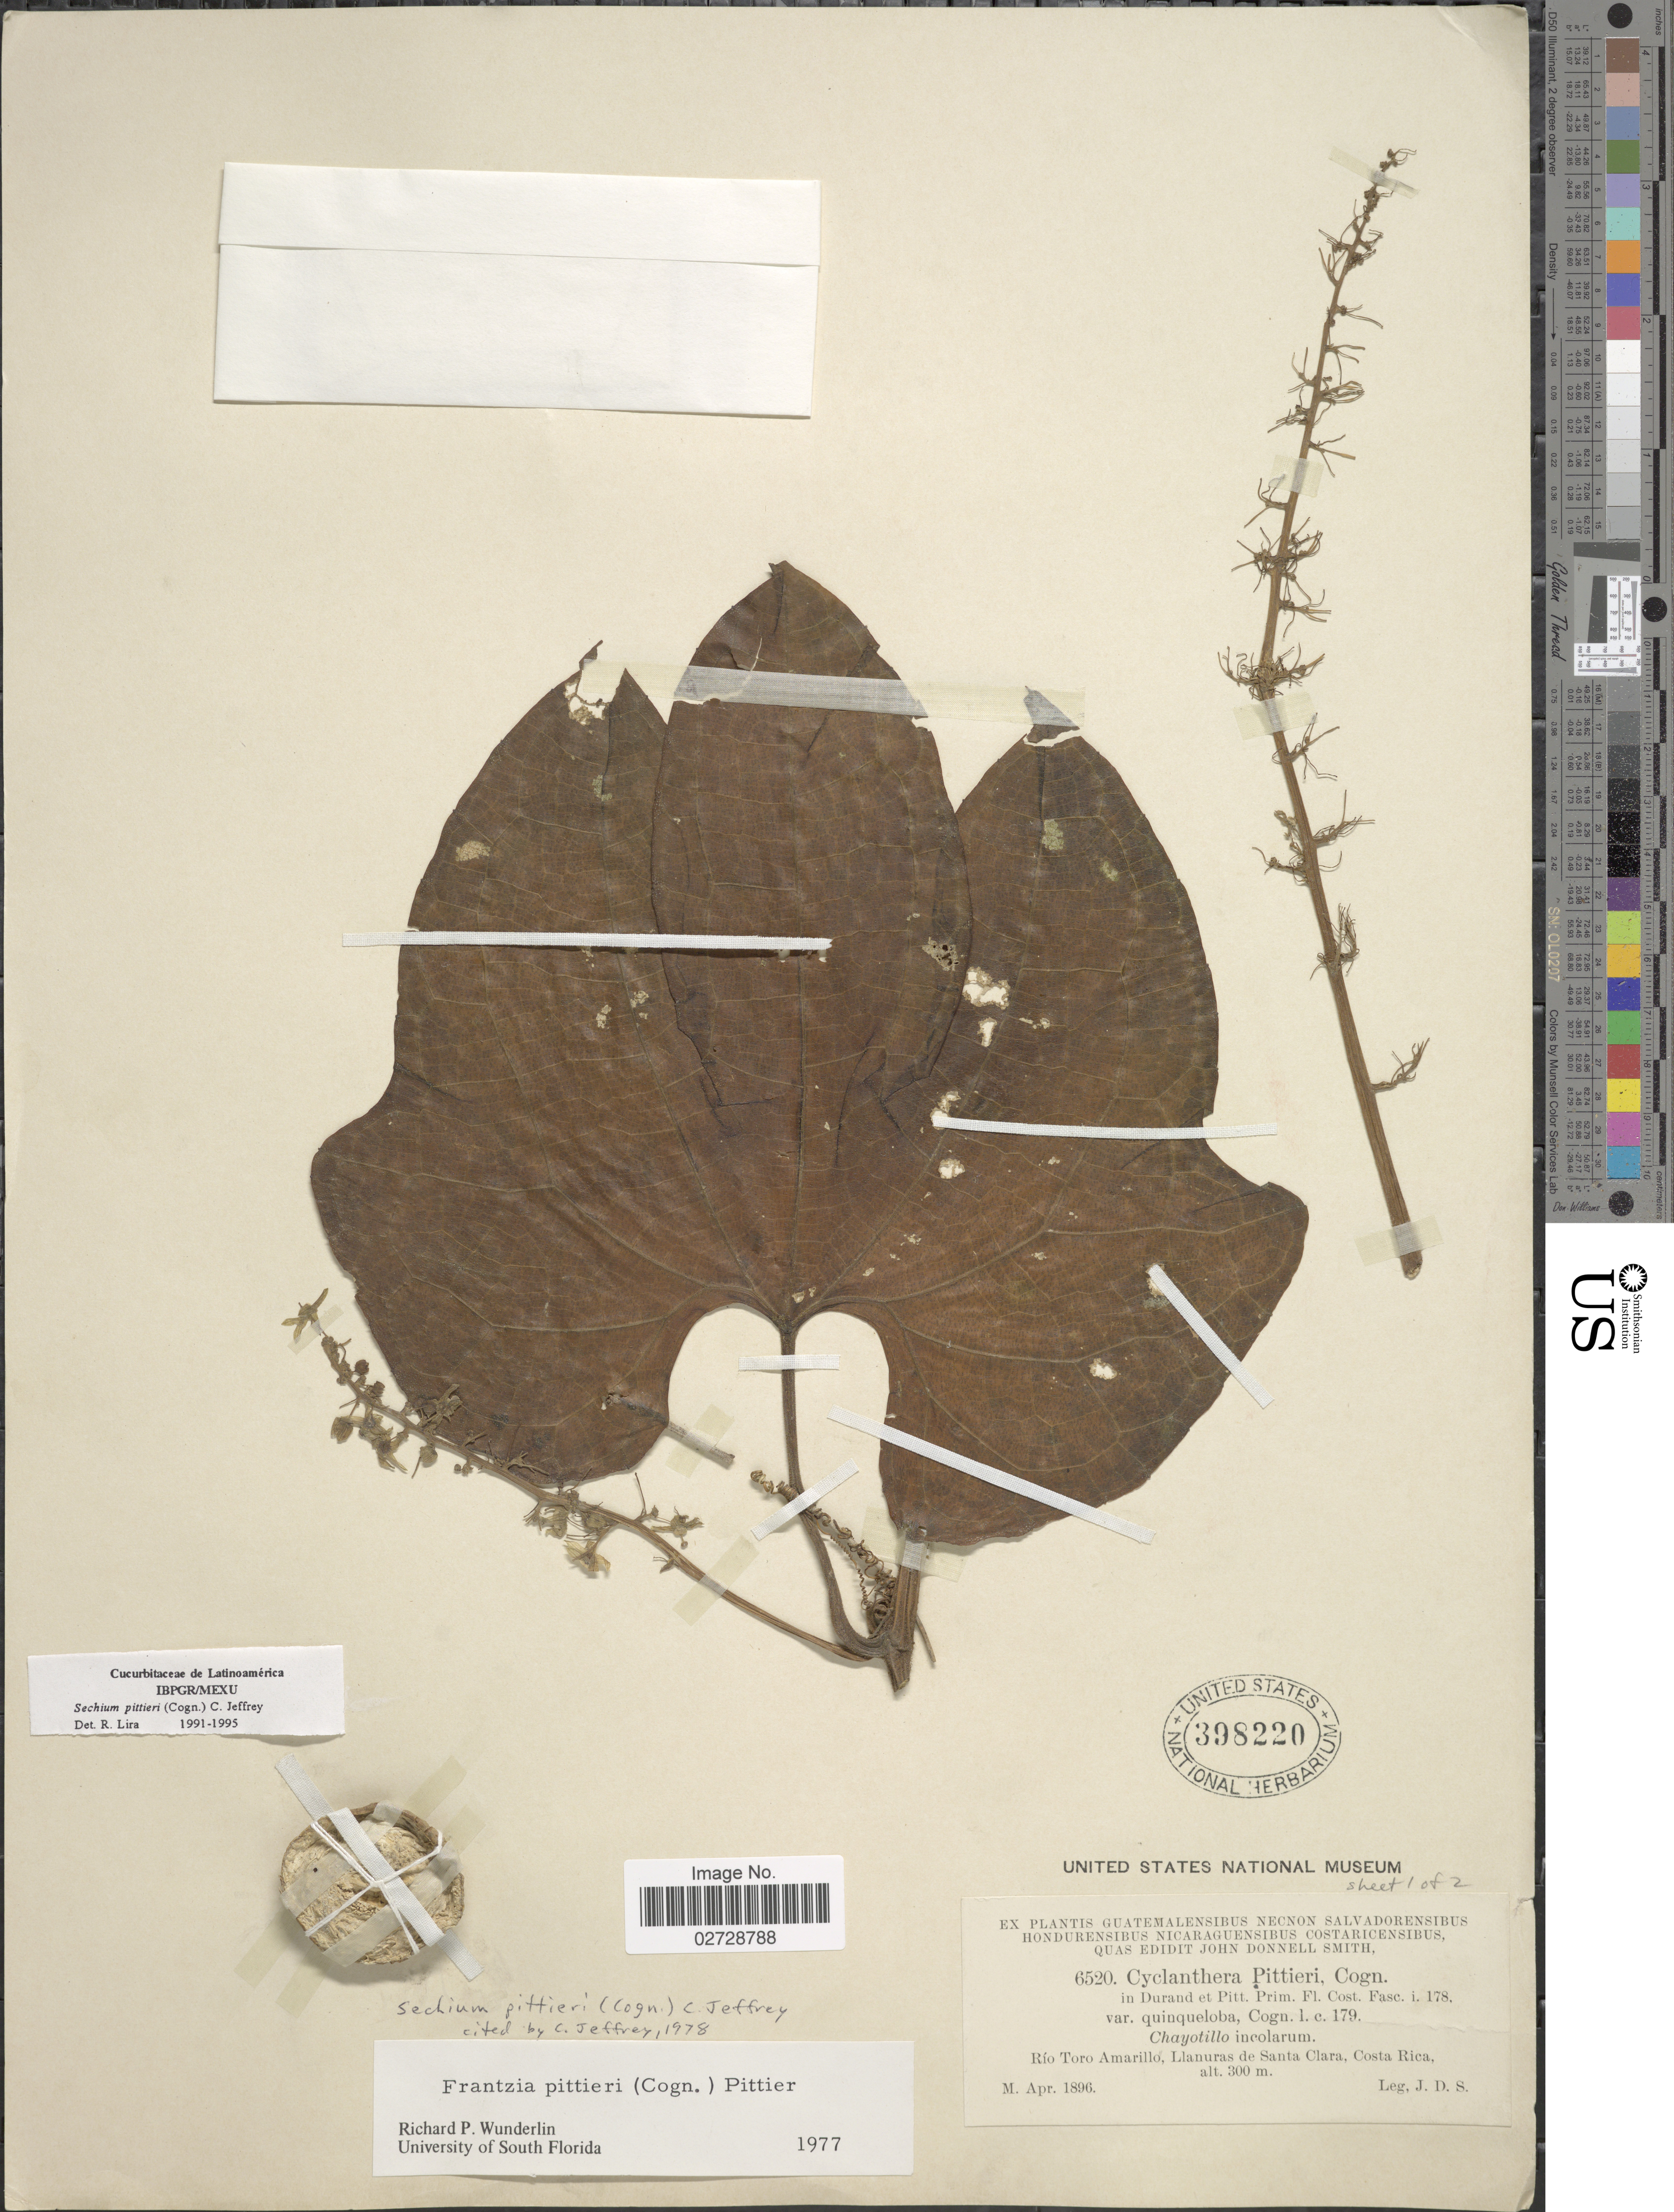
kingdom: Plantae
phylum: Tracheophyta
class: Magnoliopsida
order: Cucurbitales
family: Cucurbitaceae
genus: Sechium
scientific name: Sechium pittieri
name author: (Cogn.) C. Jeffrey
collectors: J. Donnell Smith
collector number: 6520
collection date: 1896-04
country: Costa Rica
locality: Río Toro Amarillo, Llanuras de Santa Clara.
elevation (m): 300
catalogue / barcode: US 398220